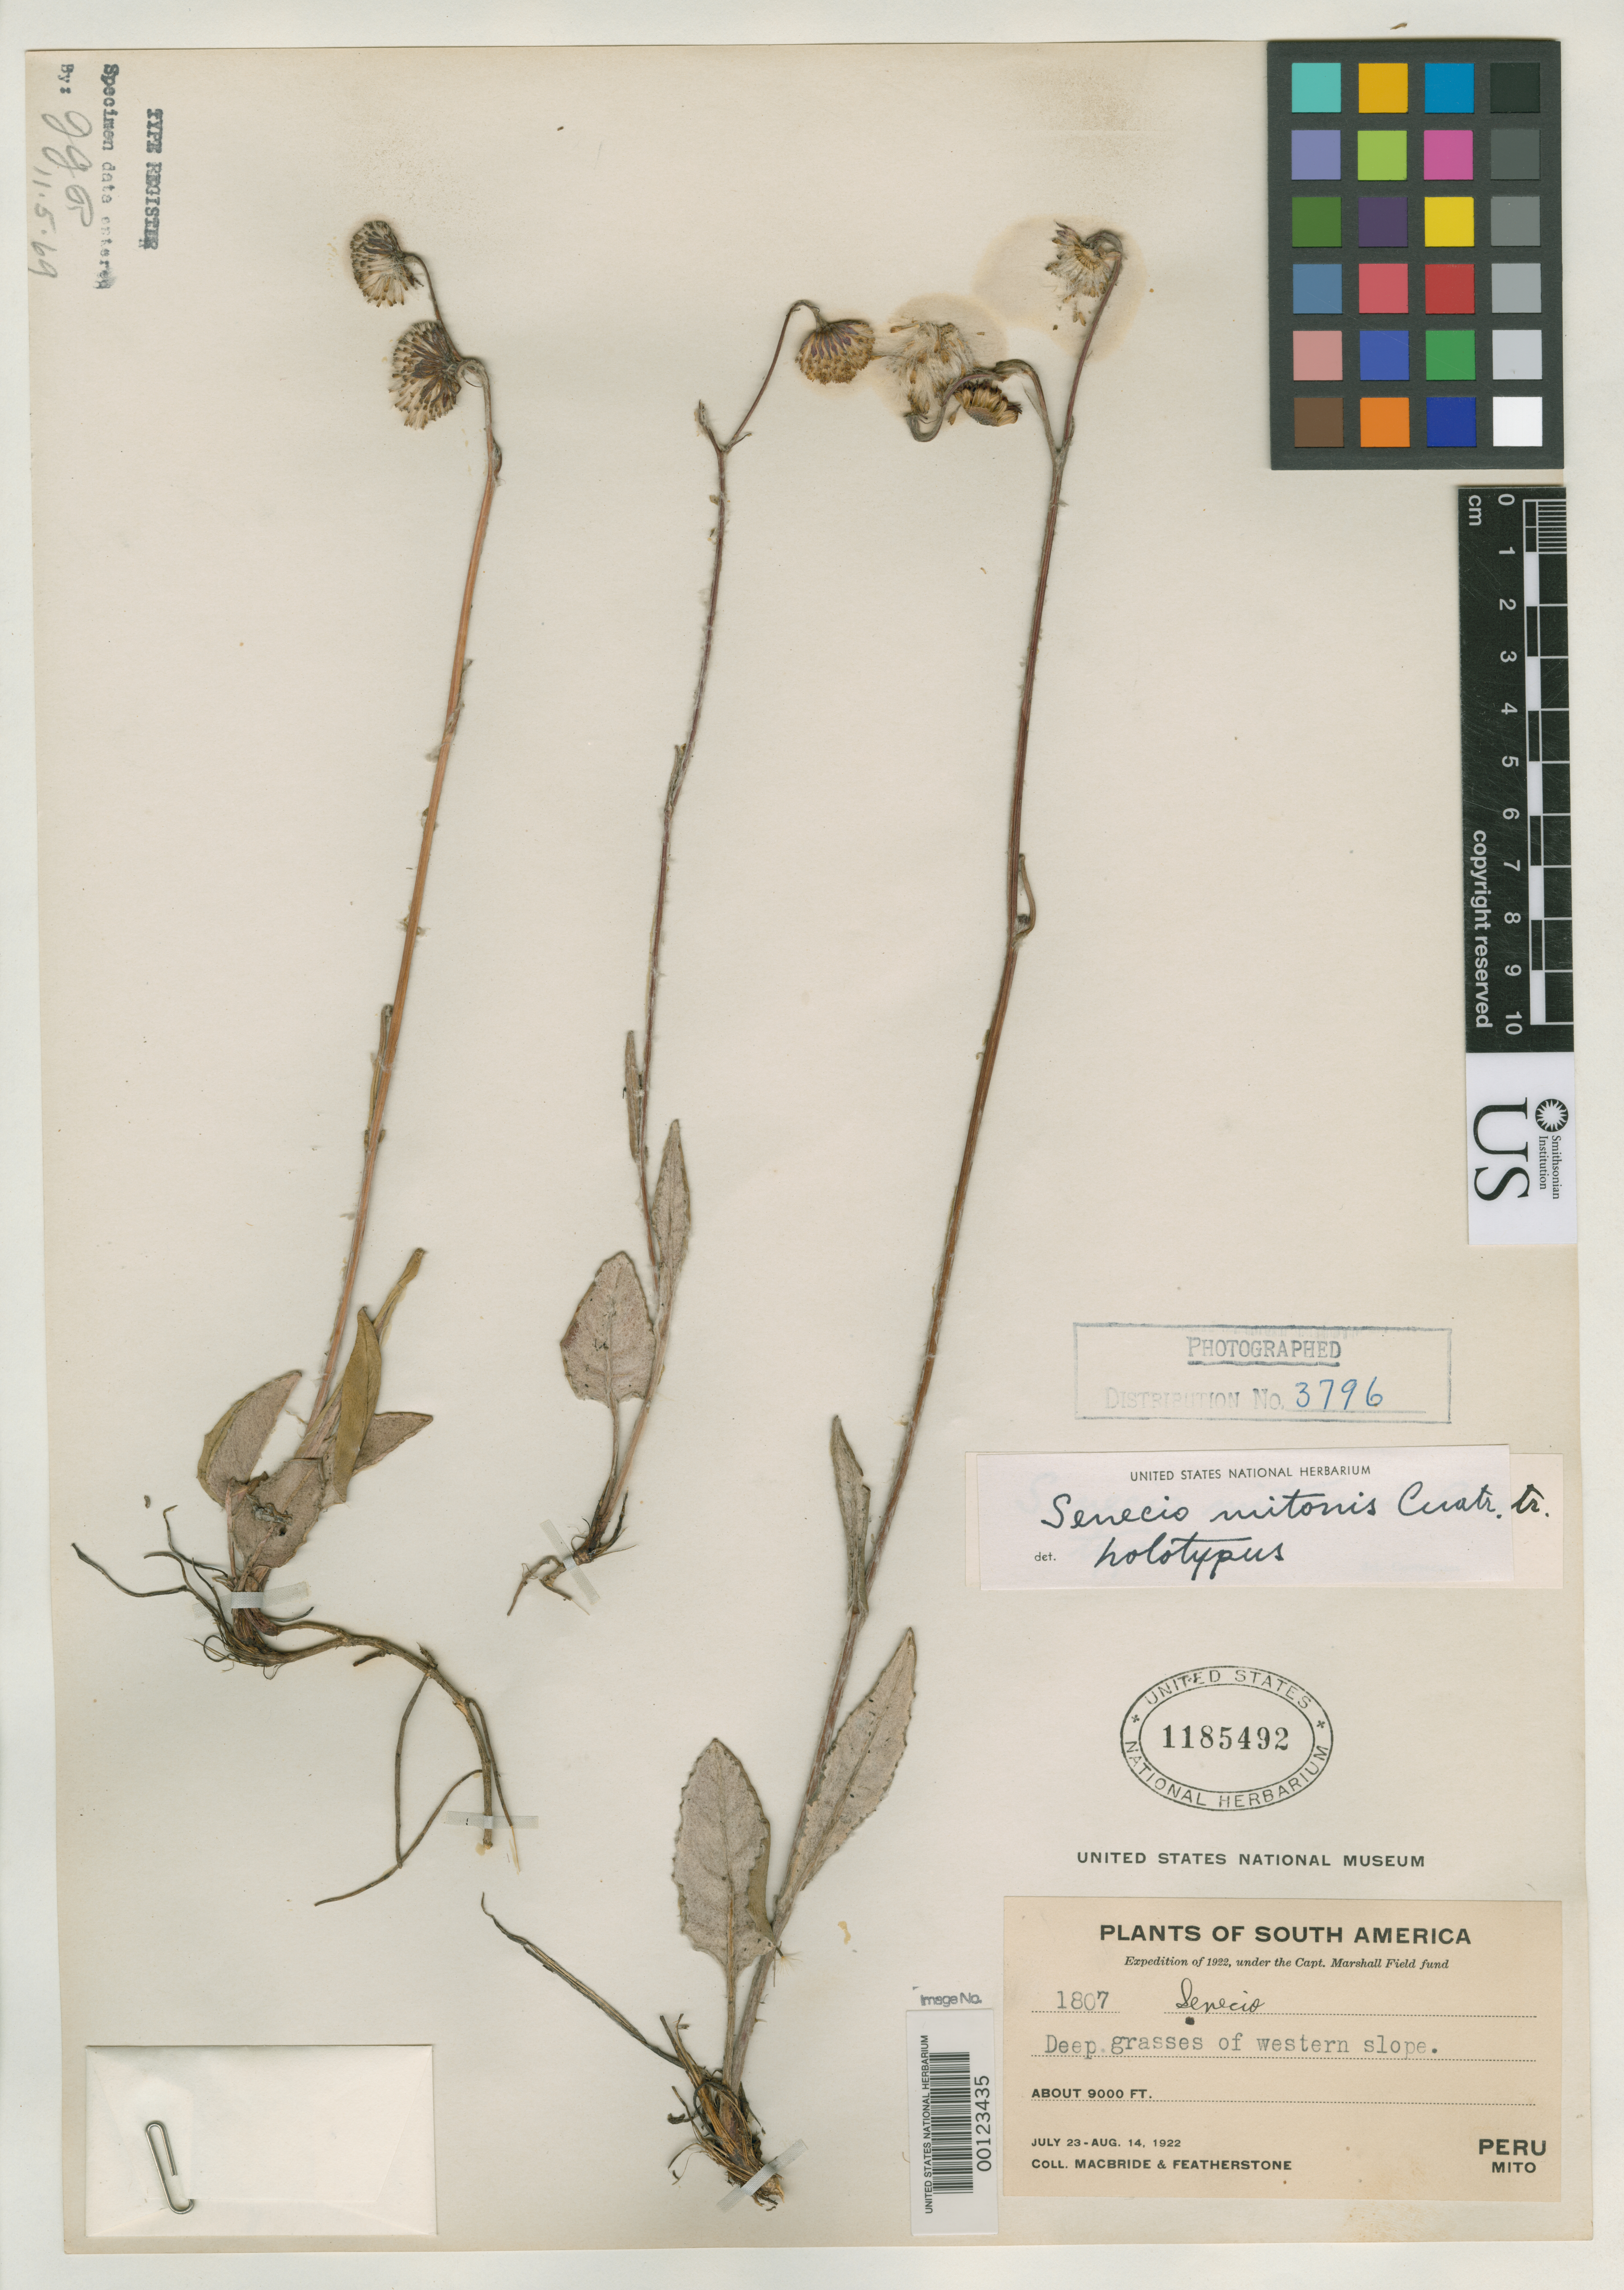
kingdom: Plantae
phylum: Tracheophyta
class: Magnoliopsida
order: Asterales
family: Asteraceae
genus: Senecio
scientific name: Senecio mitonis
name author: Cuatrec.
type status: Holotype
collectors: J. F. Macbride & W. Featherstone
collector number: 1807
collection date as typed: July 23 - Aug. 14, 1922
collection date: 1922-07-23/1922-08-14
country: Peru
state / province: Huánuco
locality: Mito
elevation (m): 2743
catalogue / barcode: US 1185492